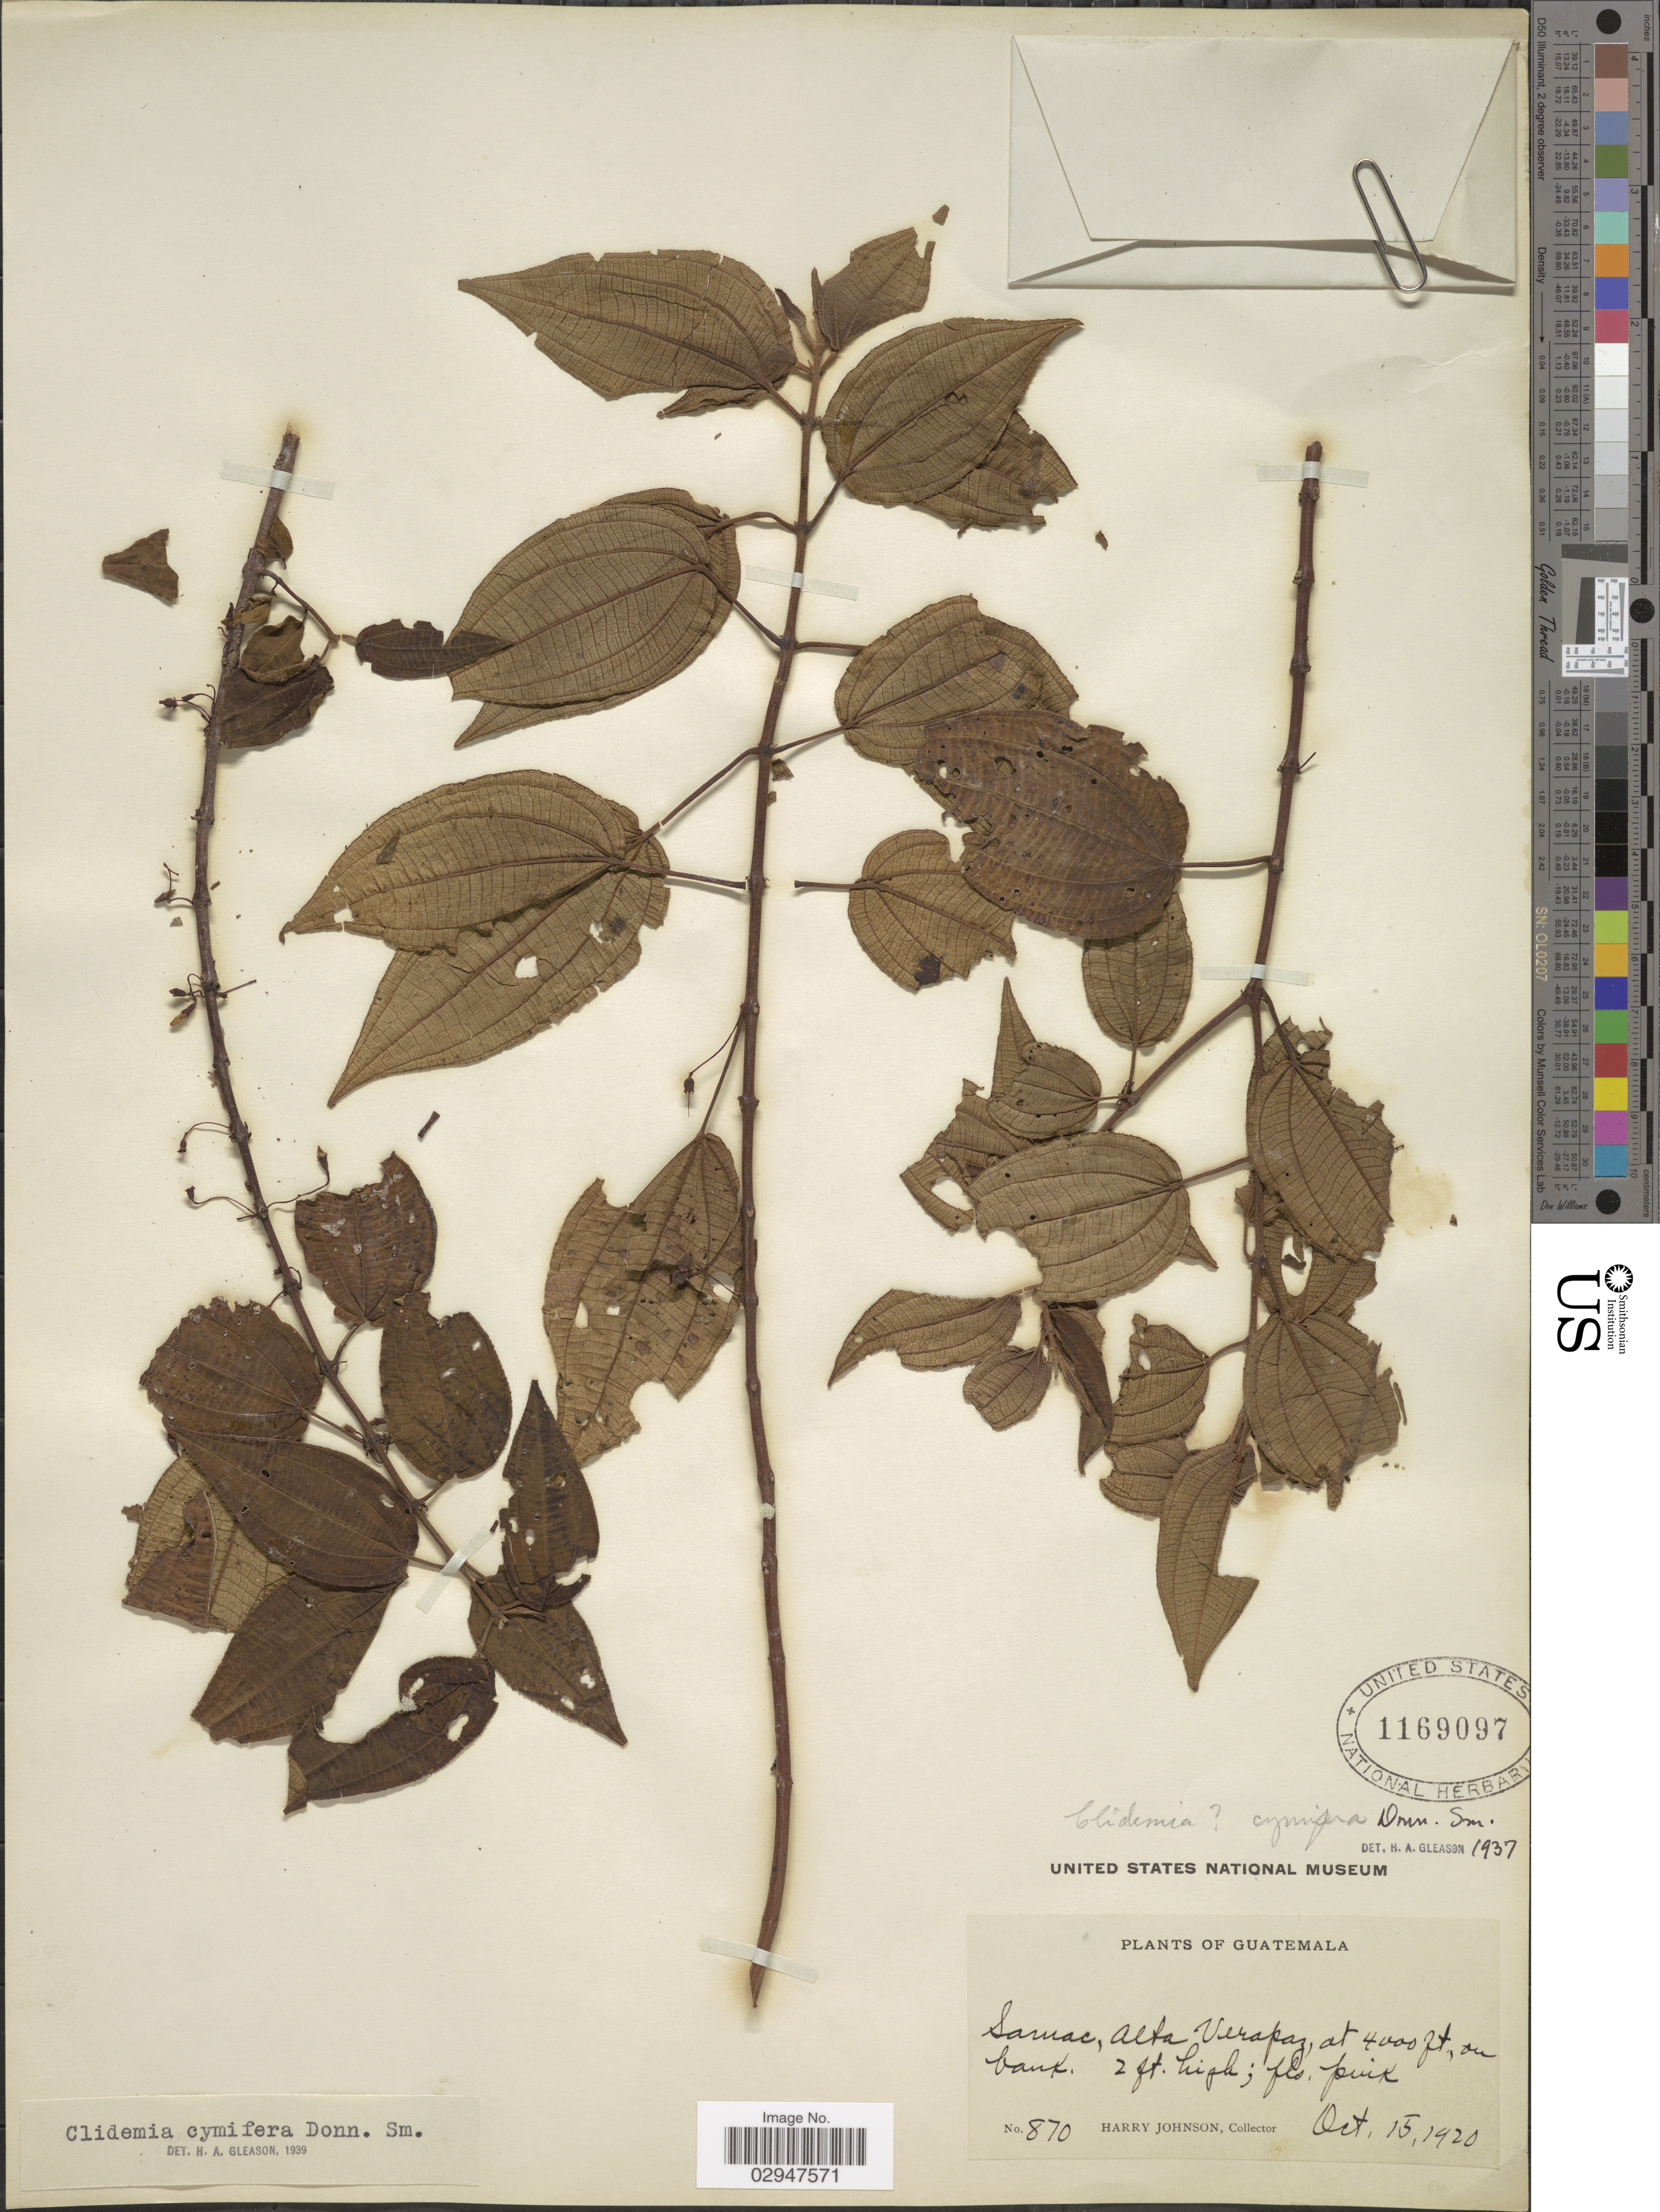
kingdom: Plantae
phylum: Tracheophyta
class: Magnoliopsida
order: Myrtales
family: Melastomataceae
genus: Clidemia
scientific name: Clidemia cymifera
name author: Donn. Sm.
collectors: H. Johnson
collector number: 870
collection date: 1920-10-15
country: Guatemala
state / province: Alta Verapaz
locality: Samac.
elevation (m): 1219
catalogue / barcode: US 1169097